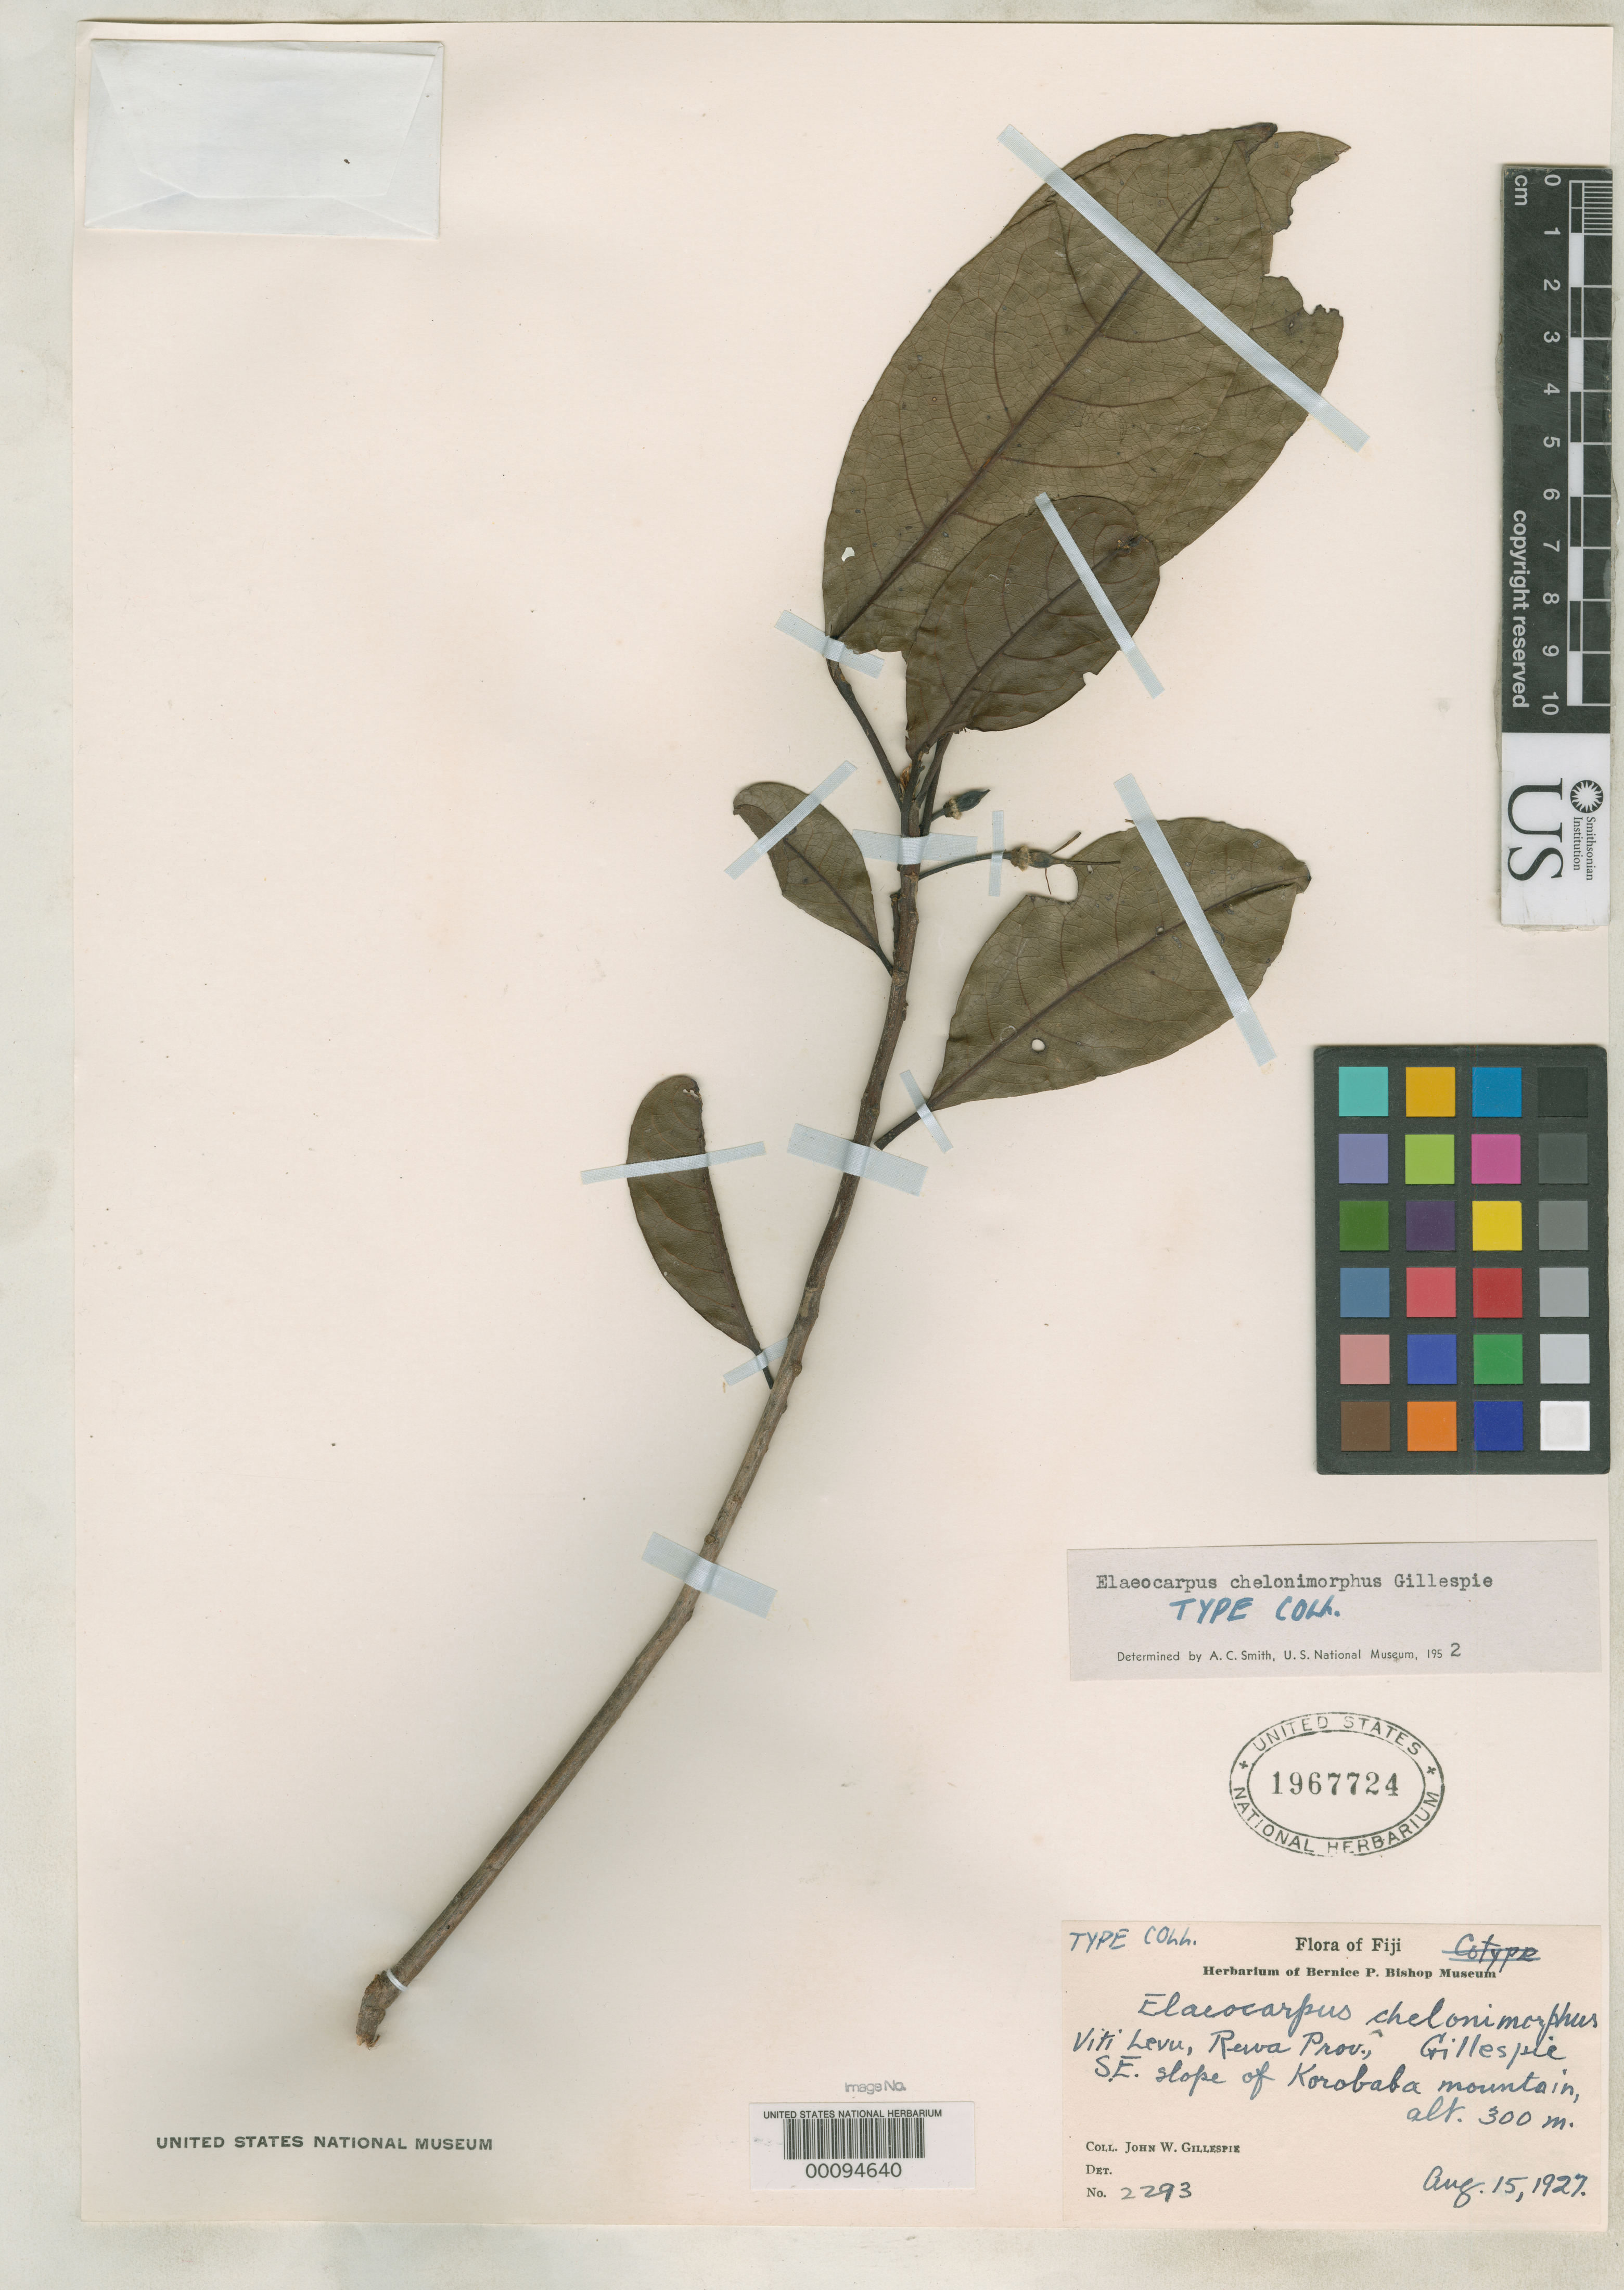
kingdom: Plantae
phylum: Tracheophyta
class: Magnoliopsida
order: Oxalidales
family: Elaeocarpaceae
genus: Elaeocarpus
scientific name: Elaeocarpus chelonimorphus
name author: Gillespie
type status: Isotype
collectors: J. W. Gillespie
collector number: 2293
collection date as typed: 15 Aug 1927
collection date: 1927-08-15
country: Fiji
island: Viti Levu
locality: SE slope of Korombamba mountain. Rewa. [Viti Levu Group]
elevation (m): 300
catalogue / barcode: US 1967724